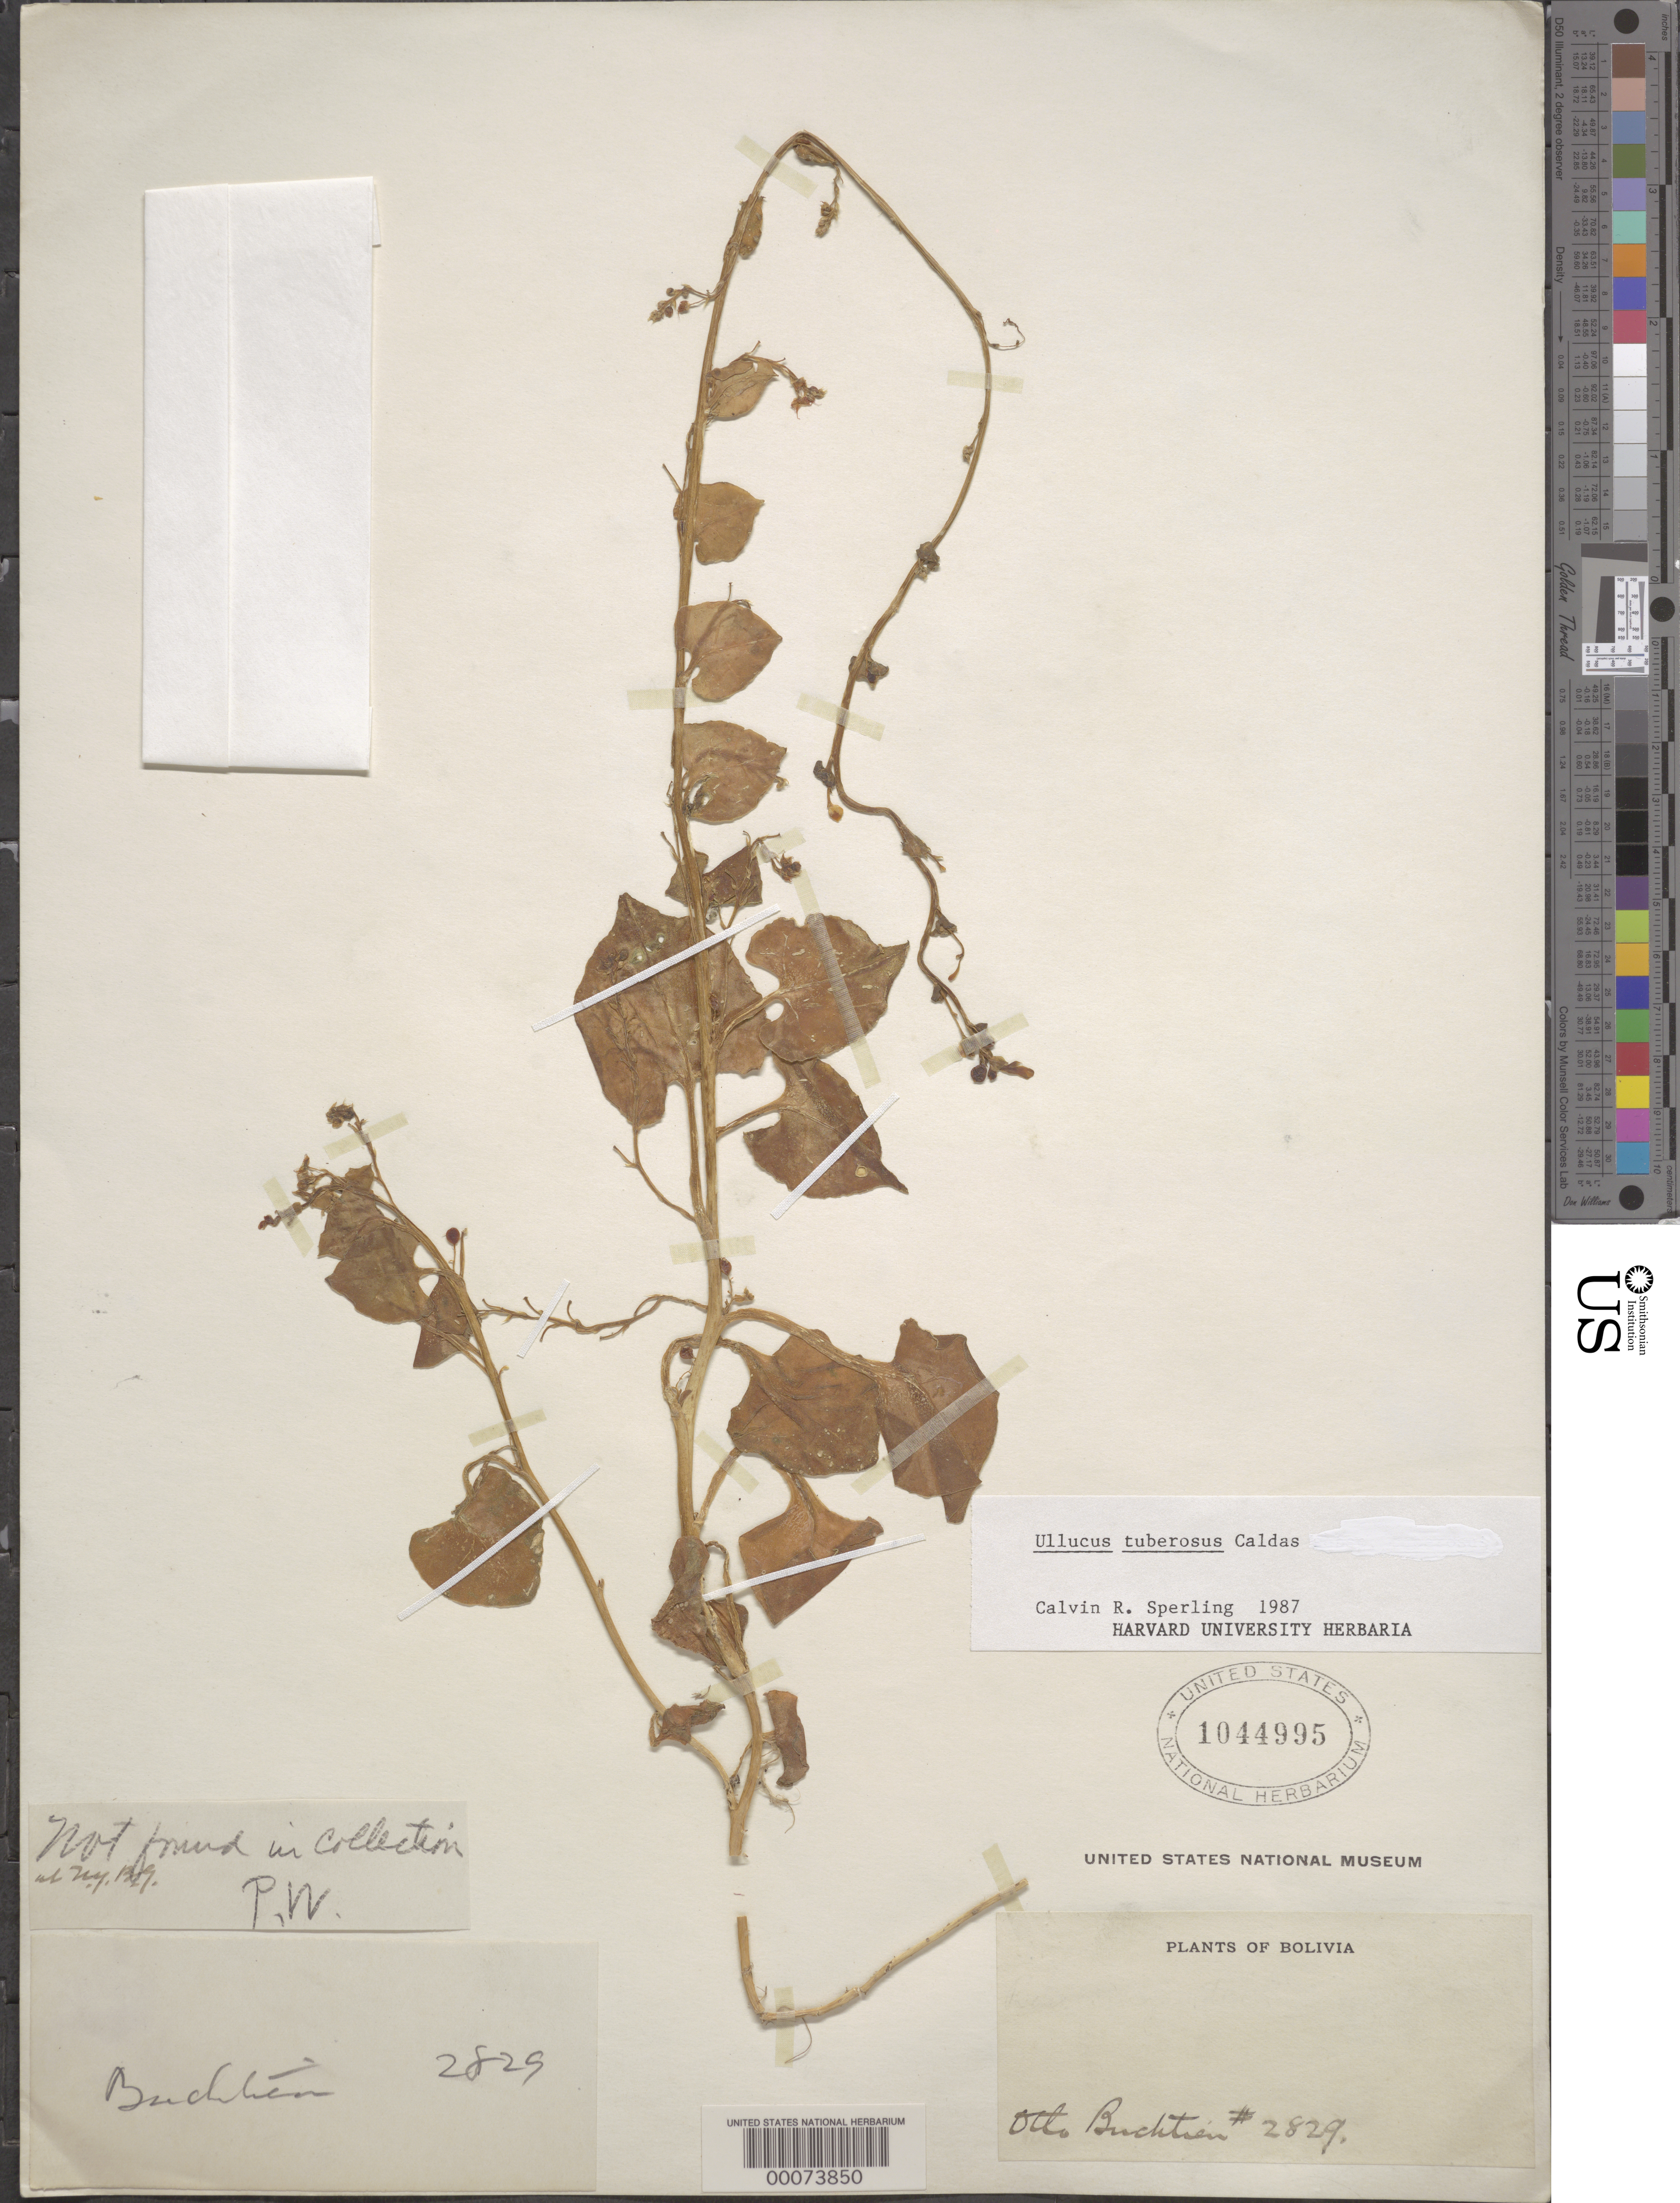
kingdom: Plantae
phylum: Tracheophyta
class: Magnoliopsida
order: Caryophyllales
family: Basellaceae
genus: Ullucus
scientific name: Ullucus tuberosus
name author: Caldas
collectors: O. Buchtien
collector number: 2829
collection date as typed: May 1900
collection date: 1900-05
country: Bolivia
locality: Mapiri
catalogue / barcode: US 1044995